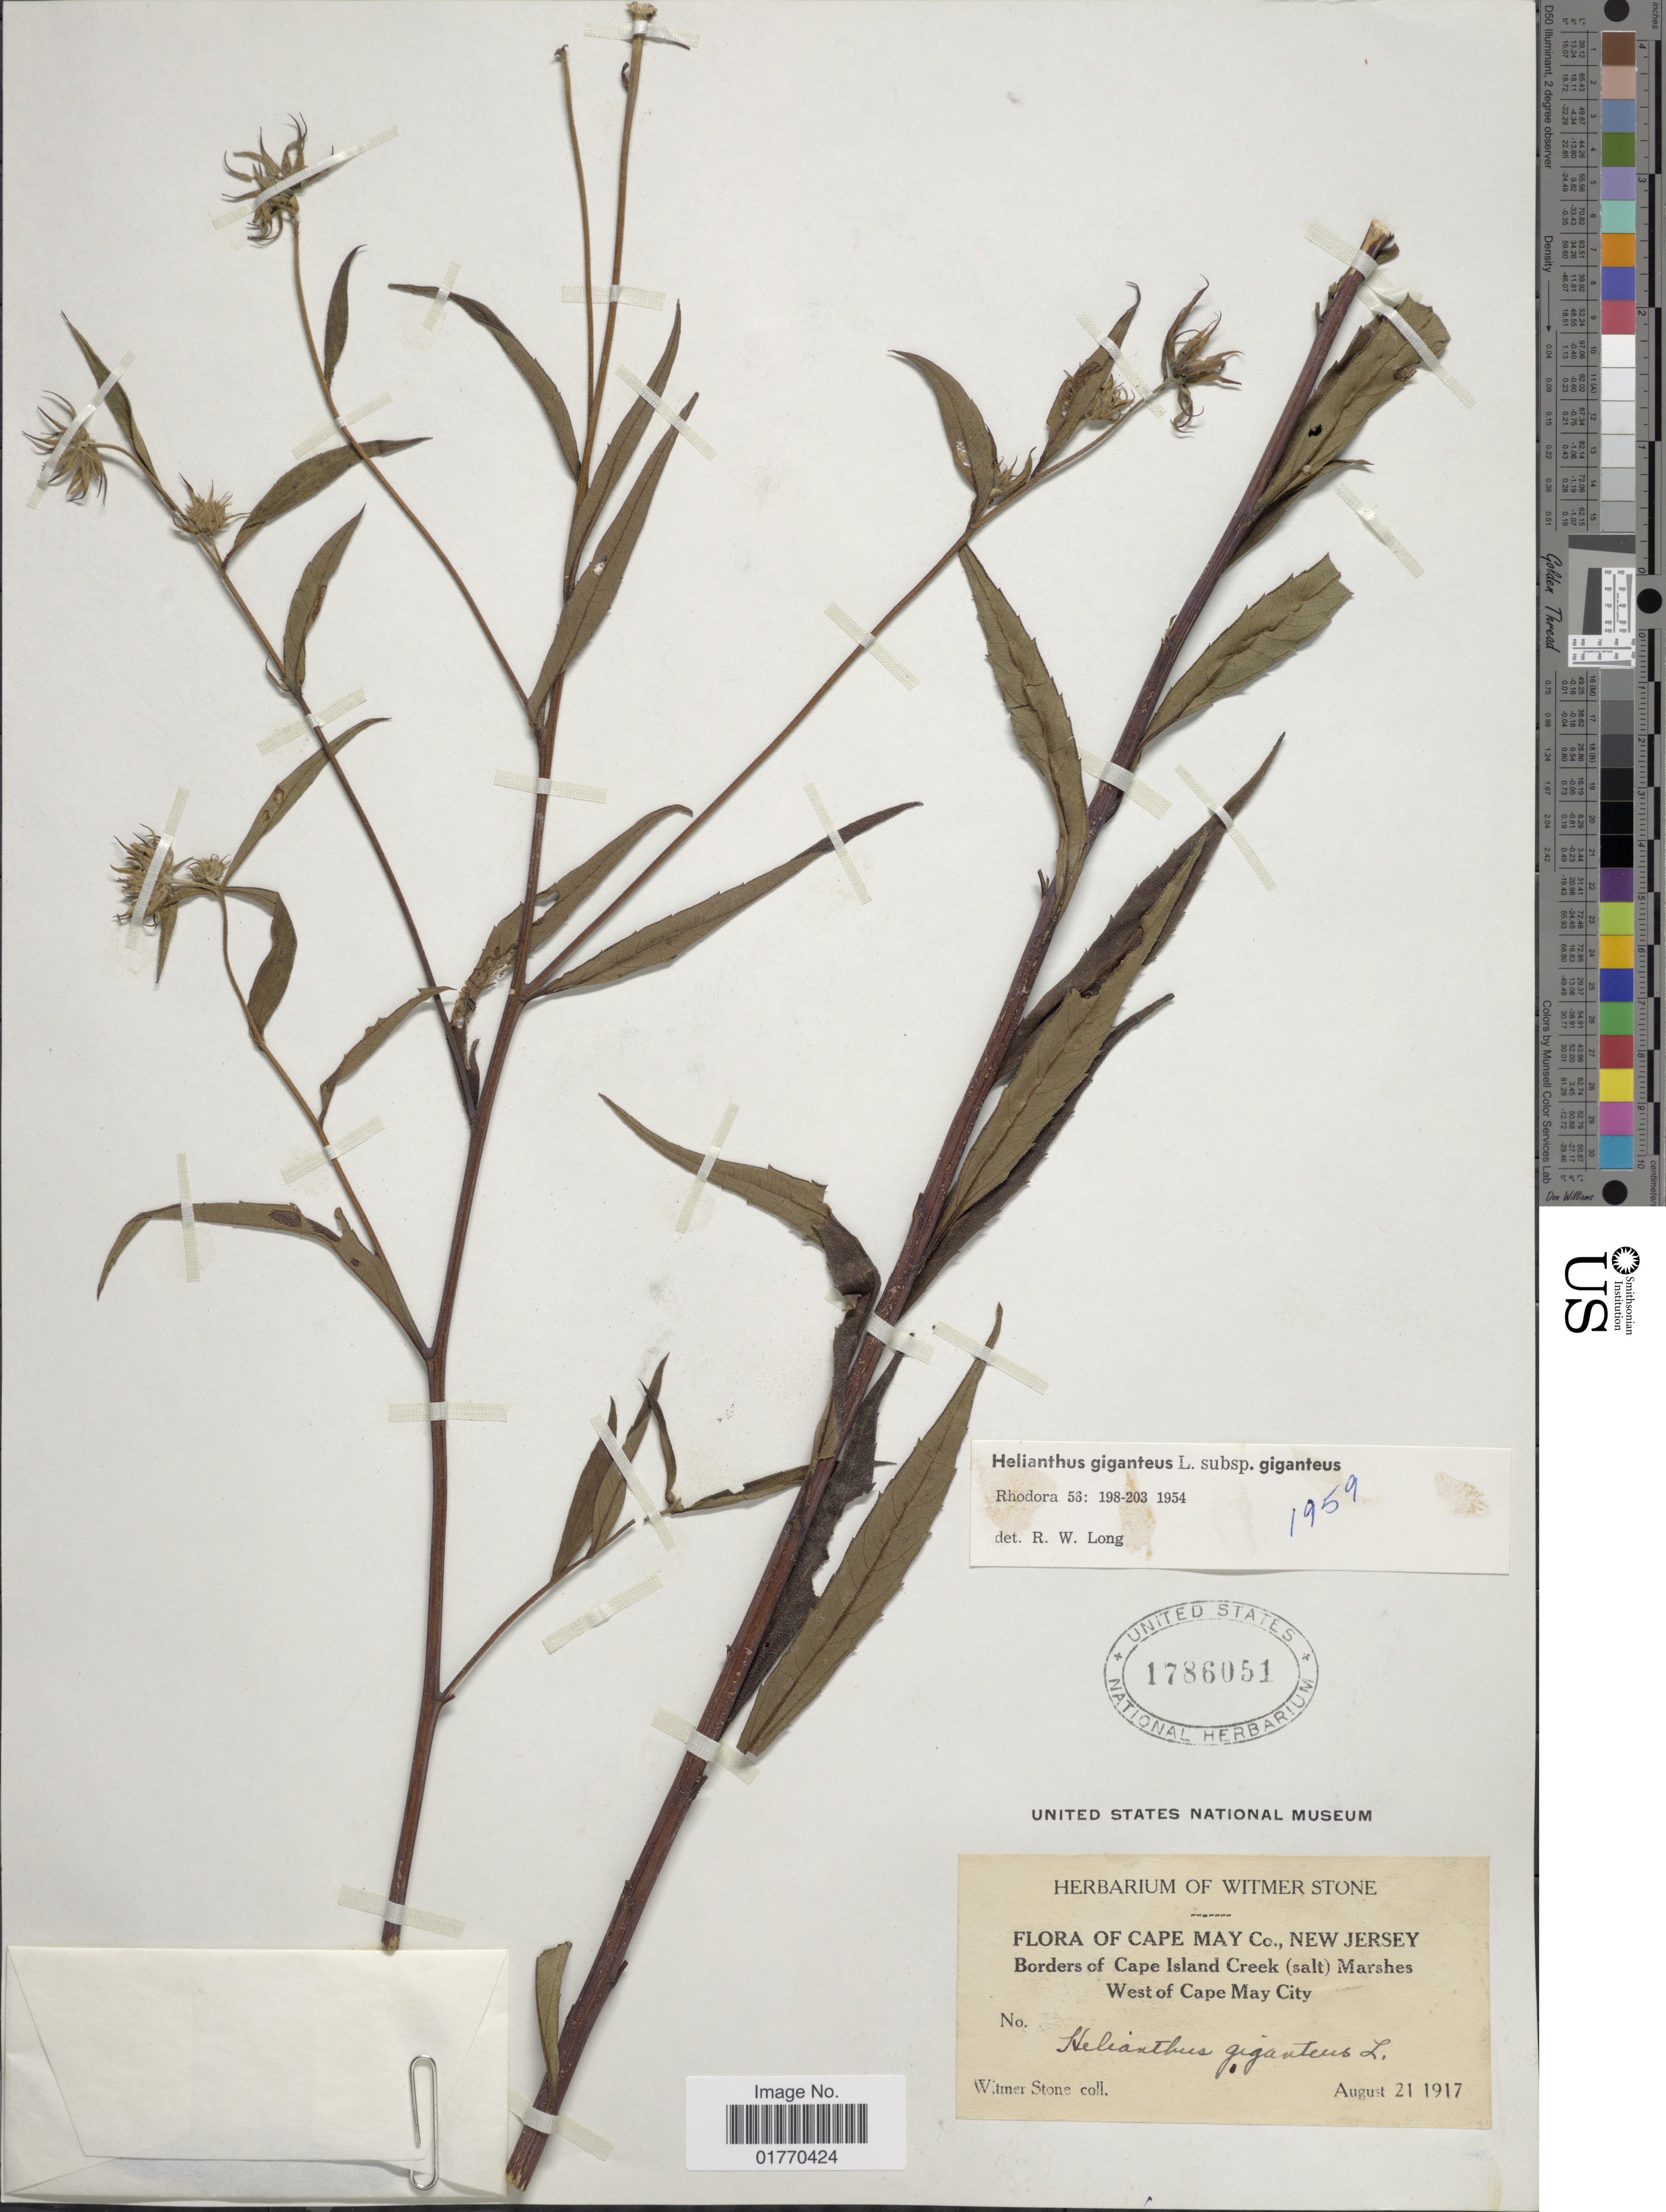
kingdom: Plantae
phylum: Tracheophyta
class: Magnoliopsida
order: Asterales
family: Asteraceae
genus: Helianthus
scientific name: Helianthus giganteus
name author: L.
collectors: W. Stone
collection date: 1917-08-21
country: United States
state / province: New Jersey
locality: Cape May Co., New Jersey, Borders of Cape Island Creek (salt) Marshes, West of Cape May City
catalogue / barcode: US 1786051